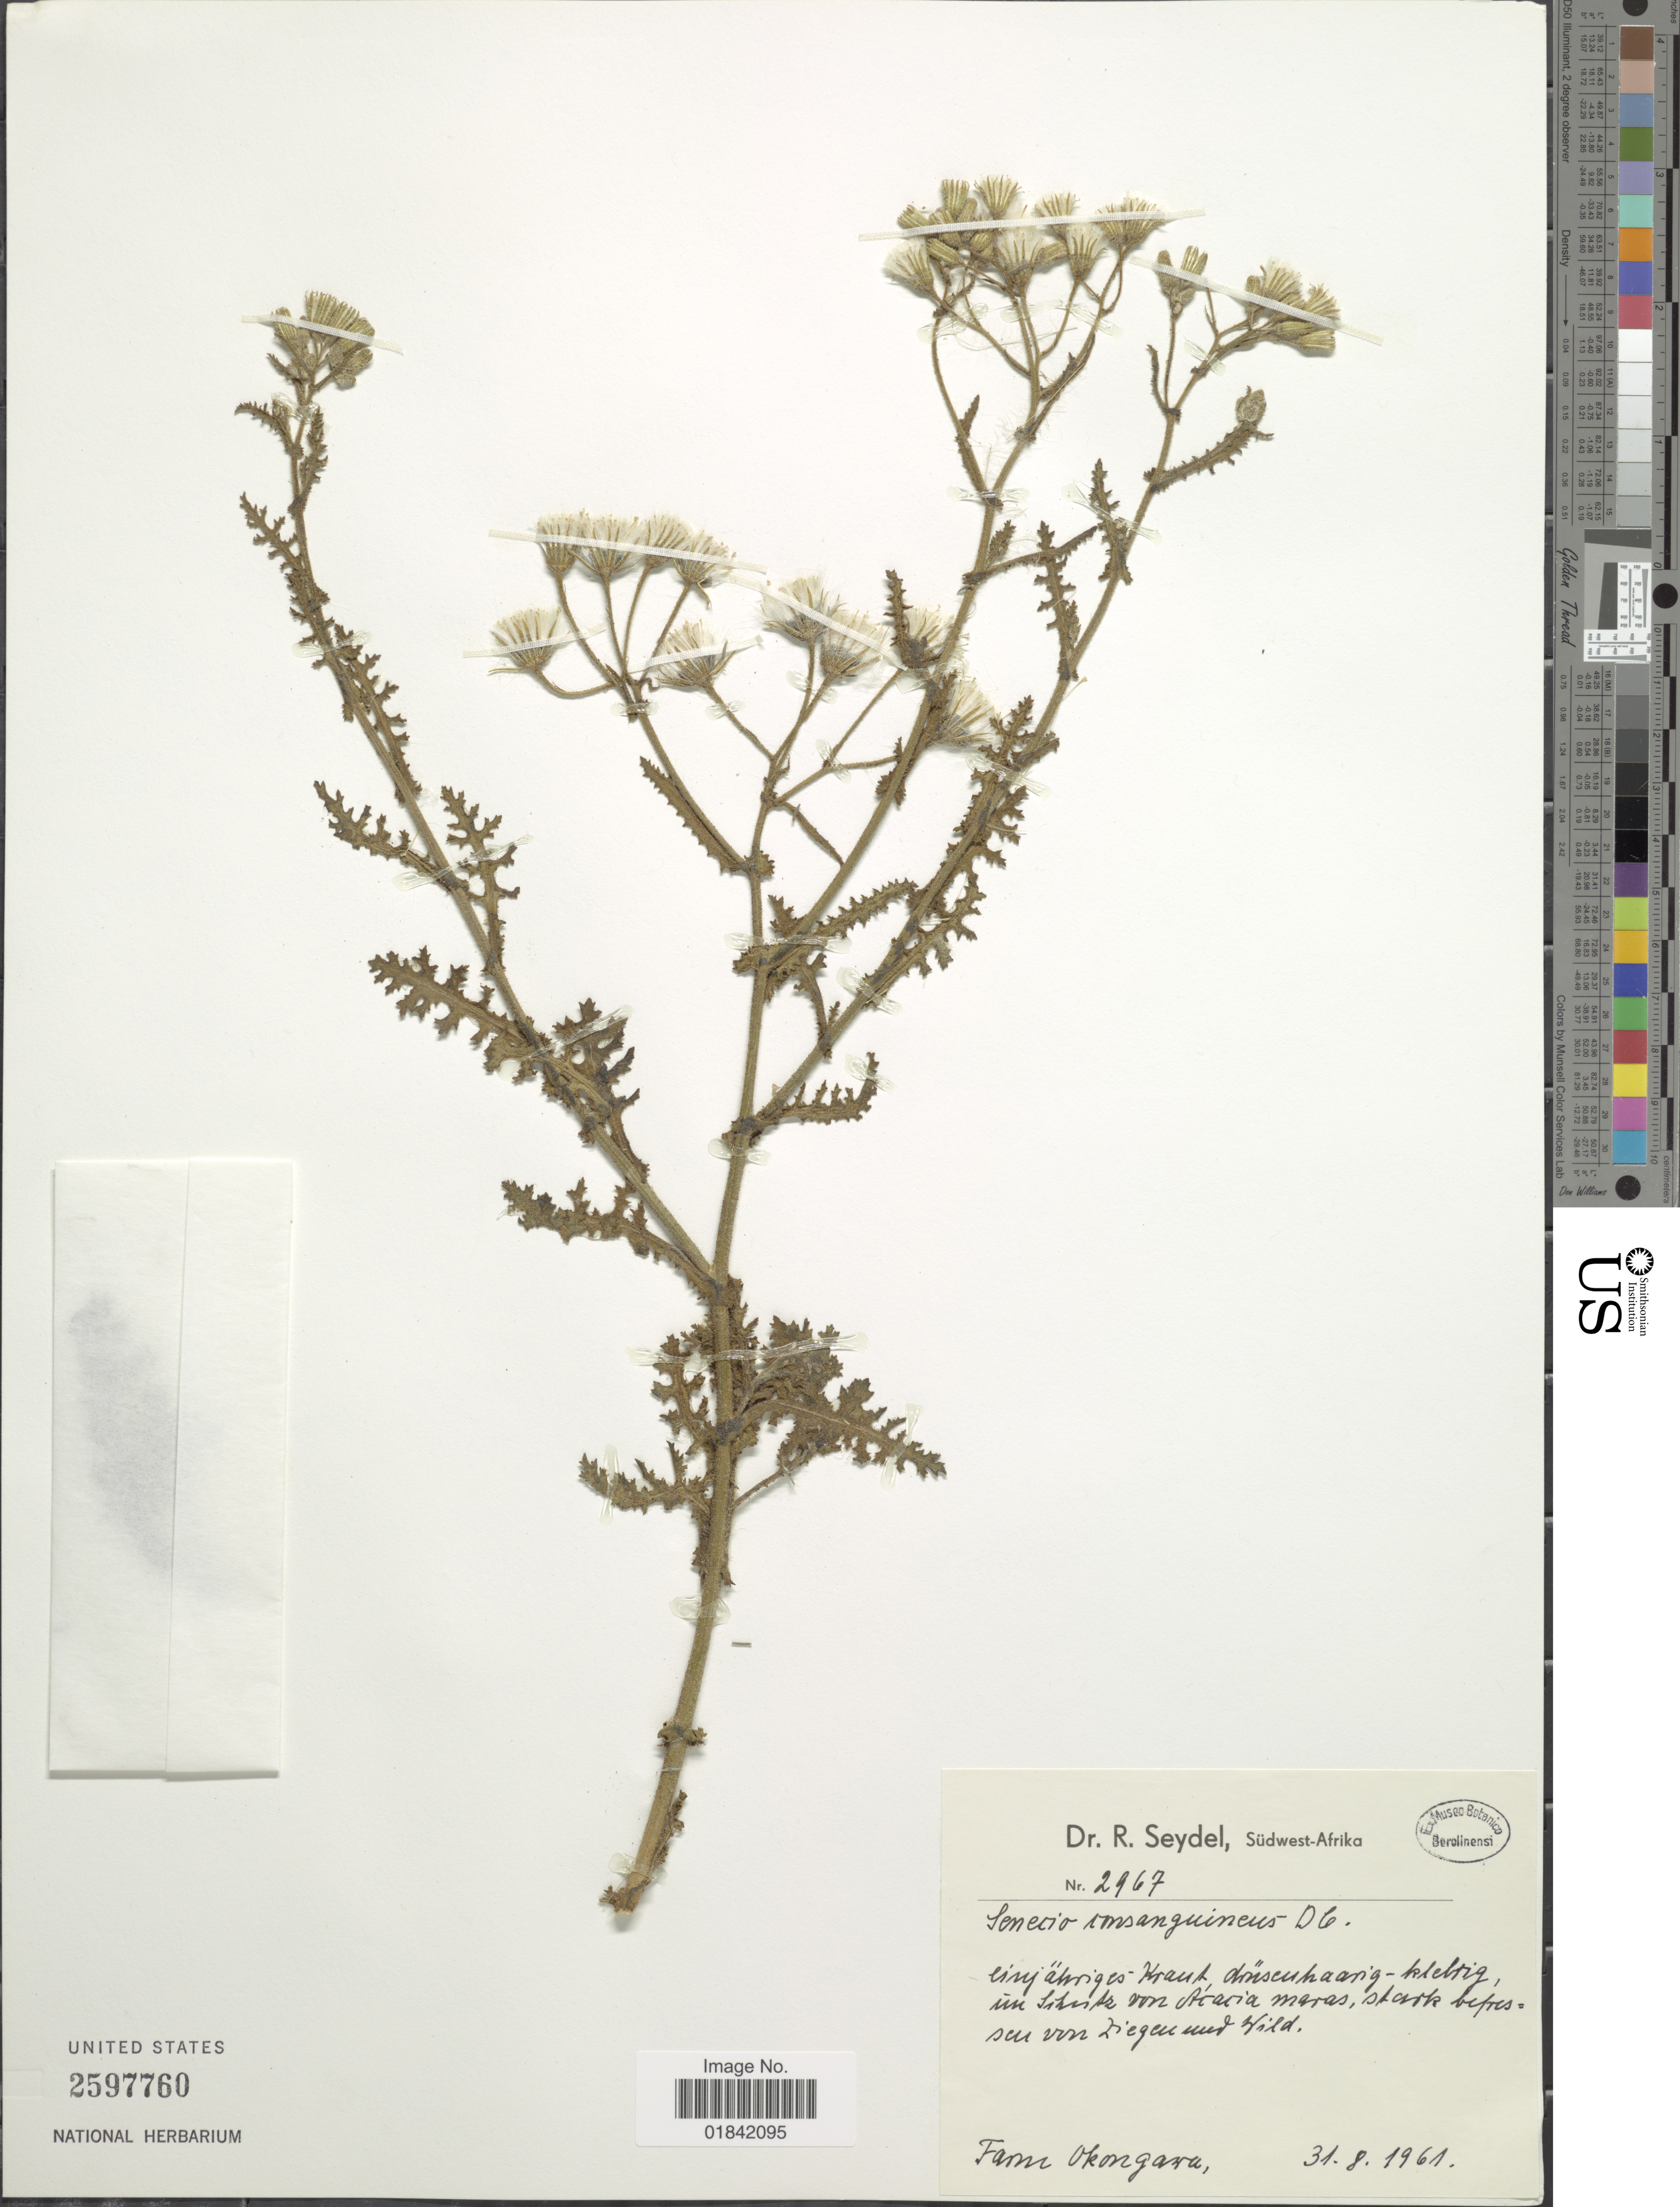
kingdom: Plantae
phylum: Tracheophyta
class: Magnoliopsida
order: Asterales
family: Asteraceae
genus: Senecio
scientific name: Senecio consanguineus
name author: DC.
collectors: R. Seydel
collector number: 2967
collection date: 1961-08-31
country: Namibia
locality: Sudwest-Afrika, Fam Okongara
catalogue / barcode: US 2597760